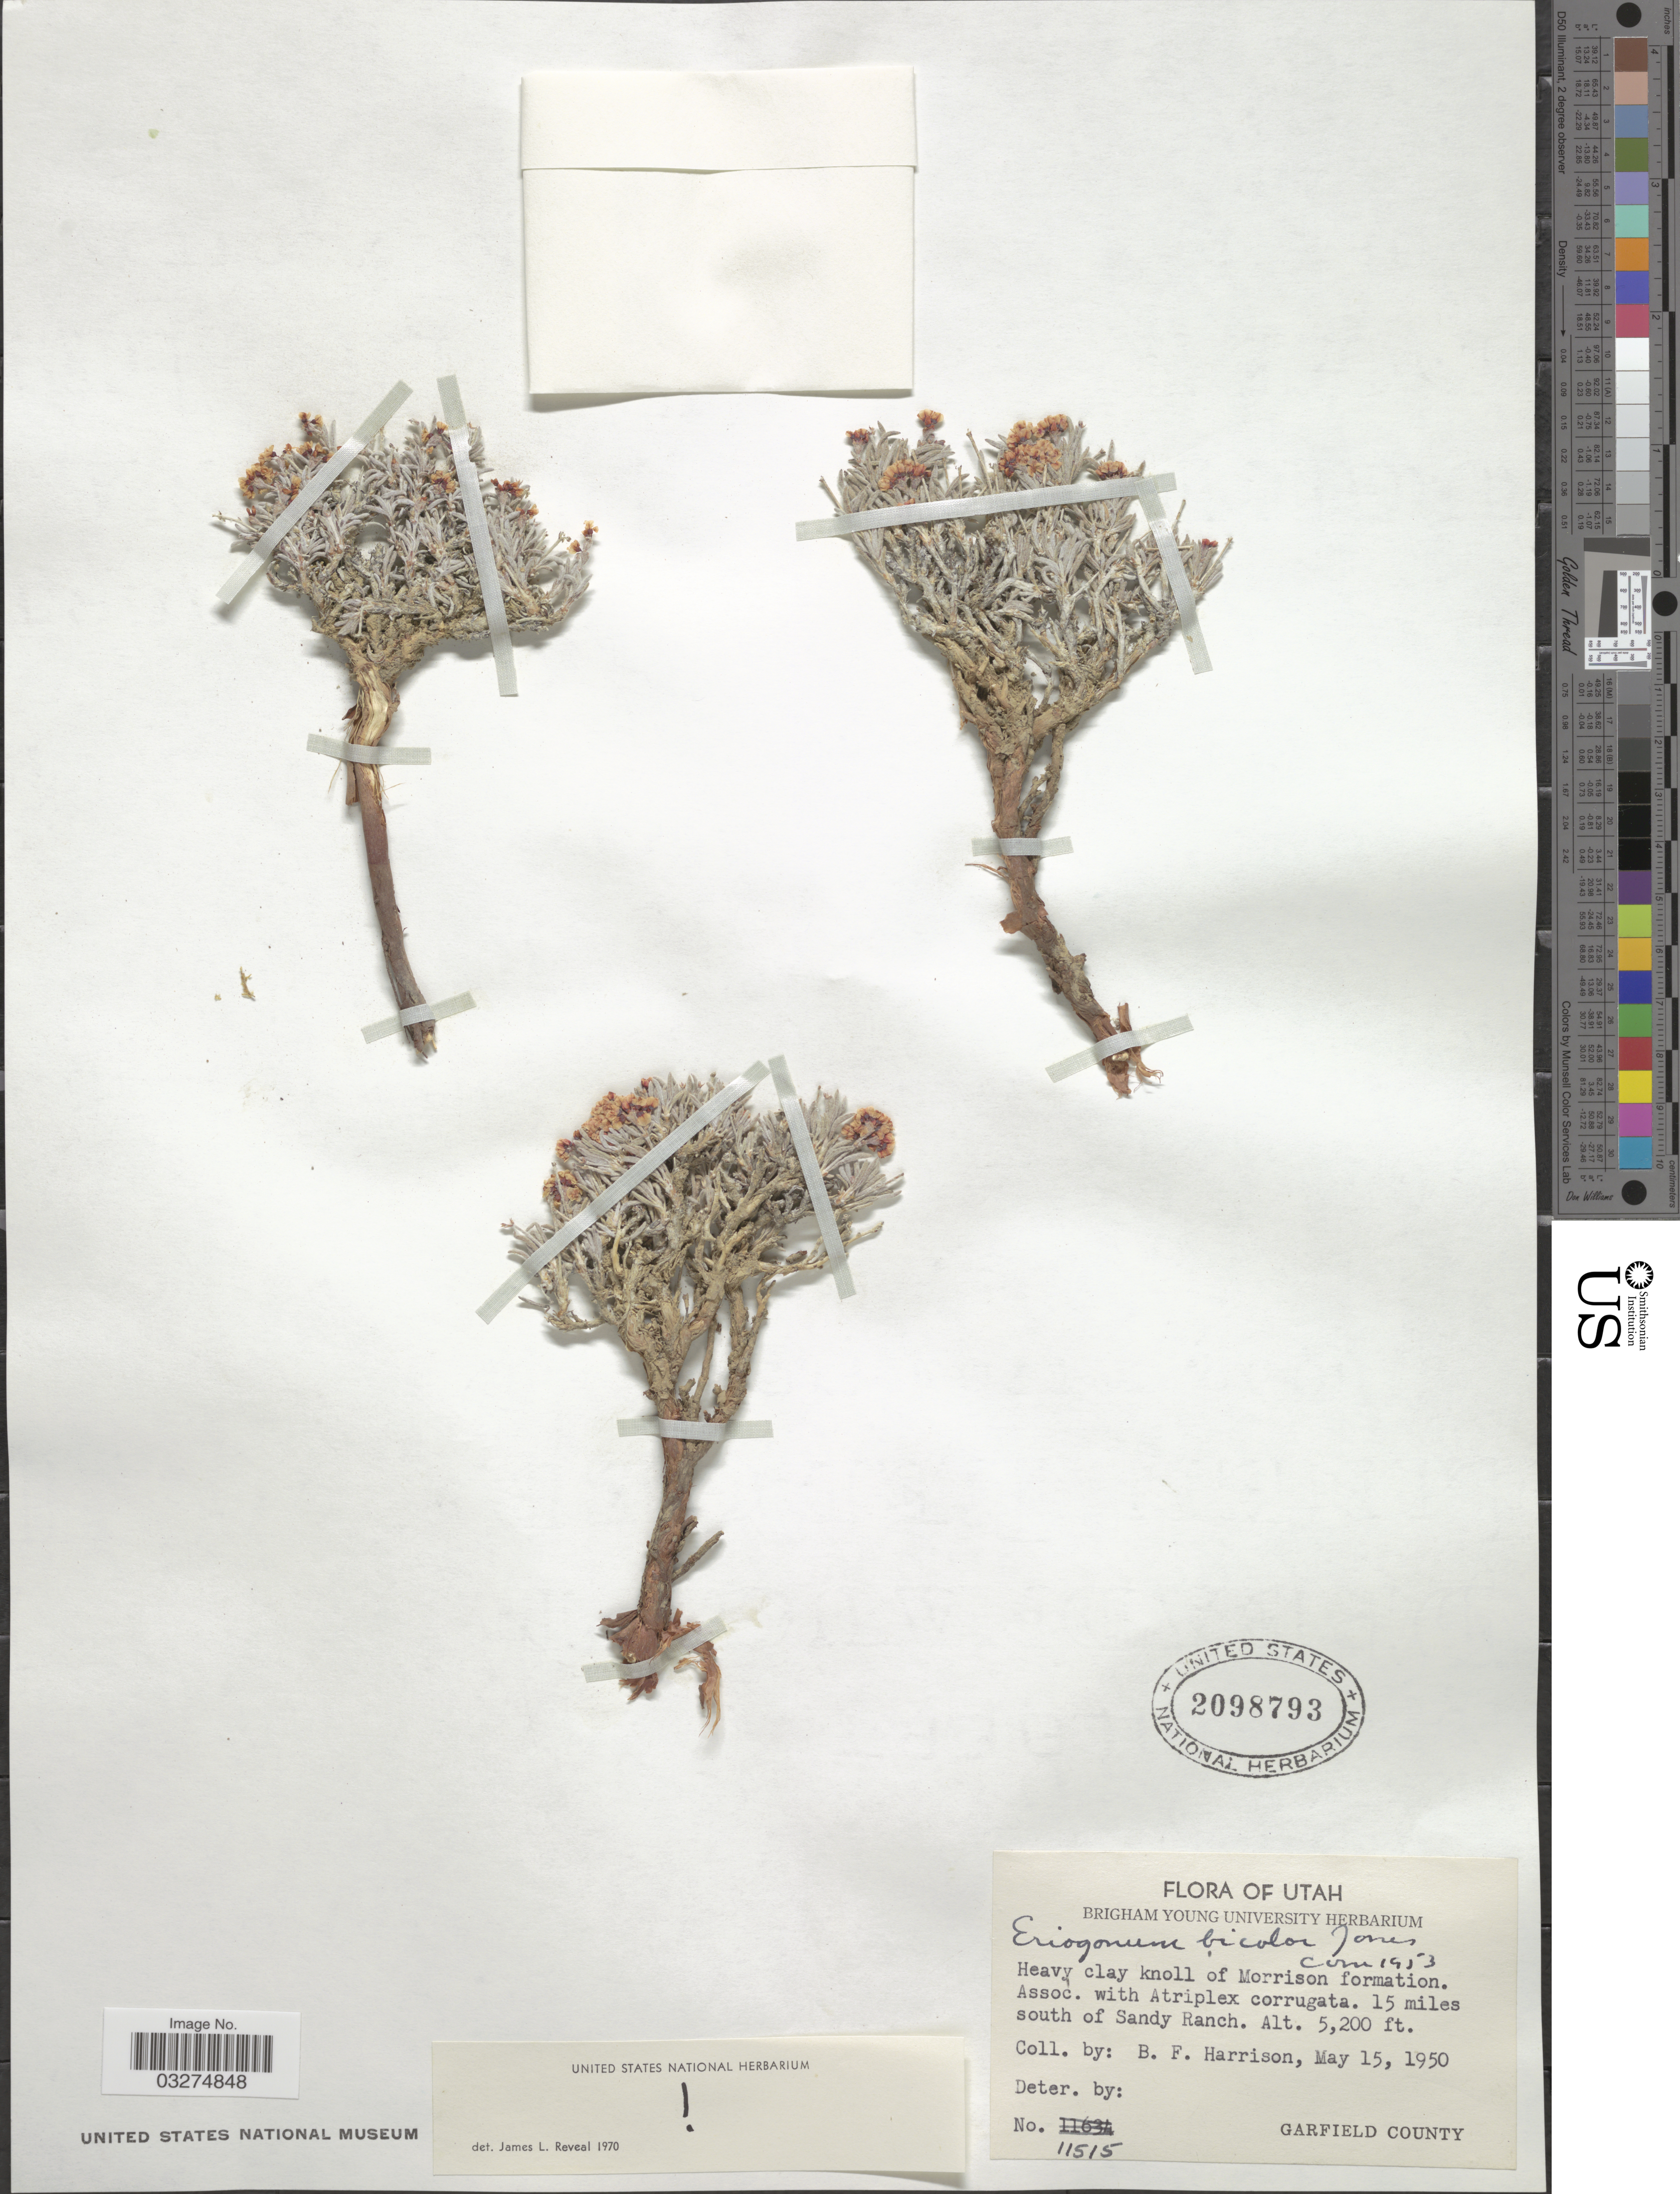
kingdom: Plantae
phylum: Tracheophyta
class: Magnoliopsida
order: Caryophyllales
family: Polygonaceae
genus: Eriogonum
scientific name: Eriogonum bicolor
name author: M.E. Jones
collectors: B. F. Harrison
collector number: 11515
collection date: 1950-05-15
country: United States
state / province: Utah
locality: Morrison formation. 15 miles south of Sandy Ranch. Garfield County.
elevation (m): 1585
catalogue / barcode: US 2098793